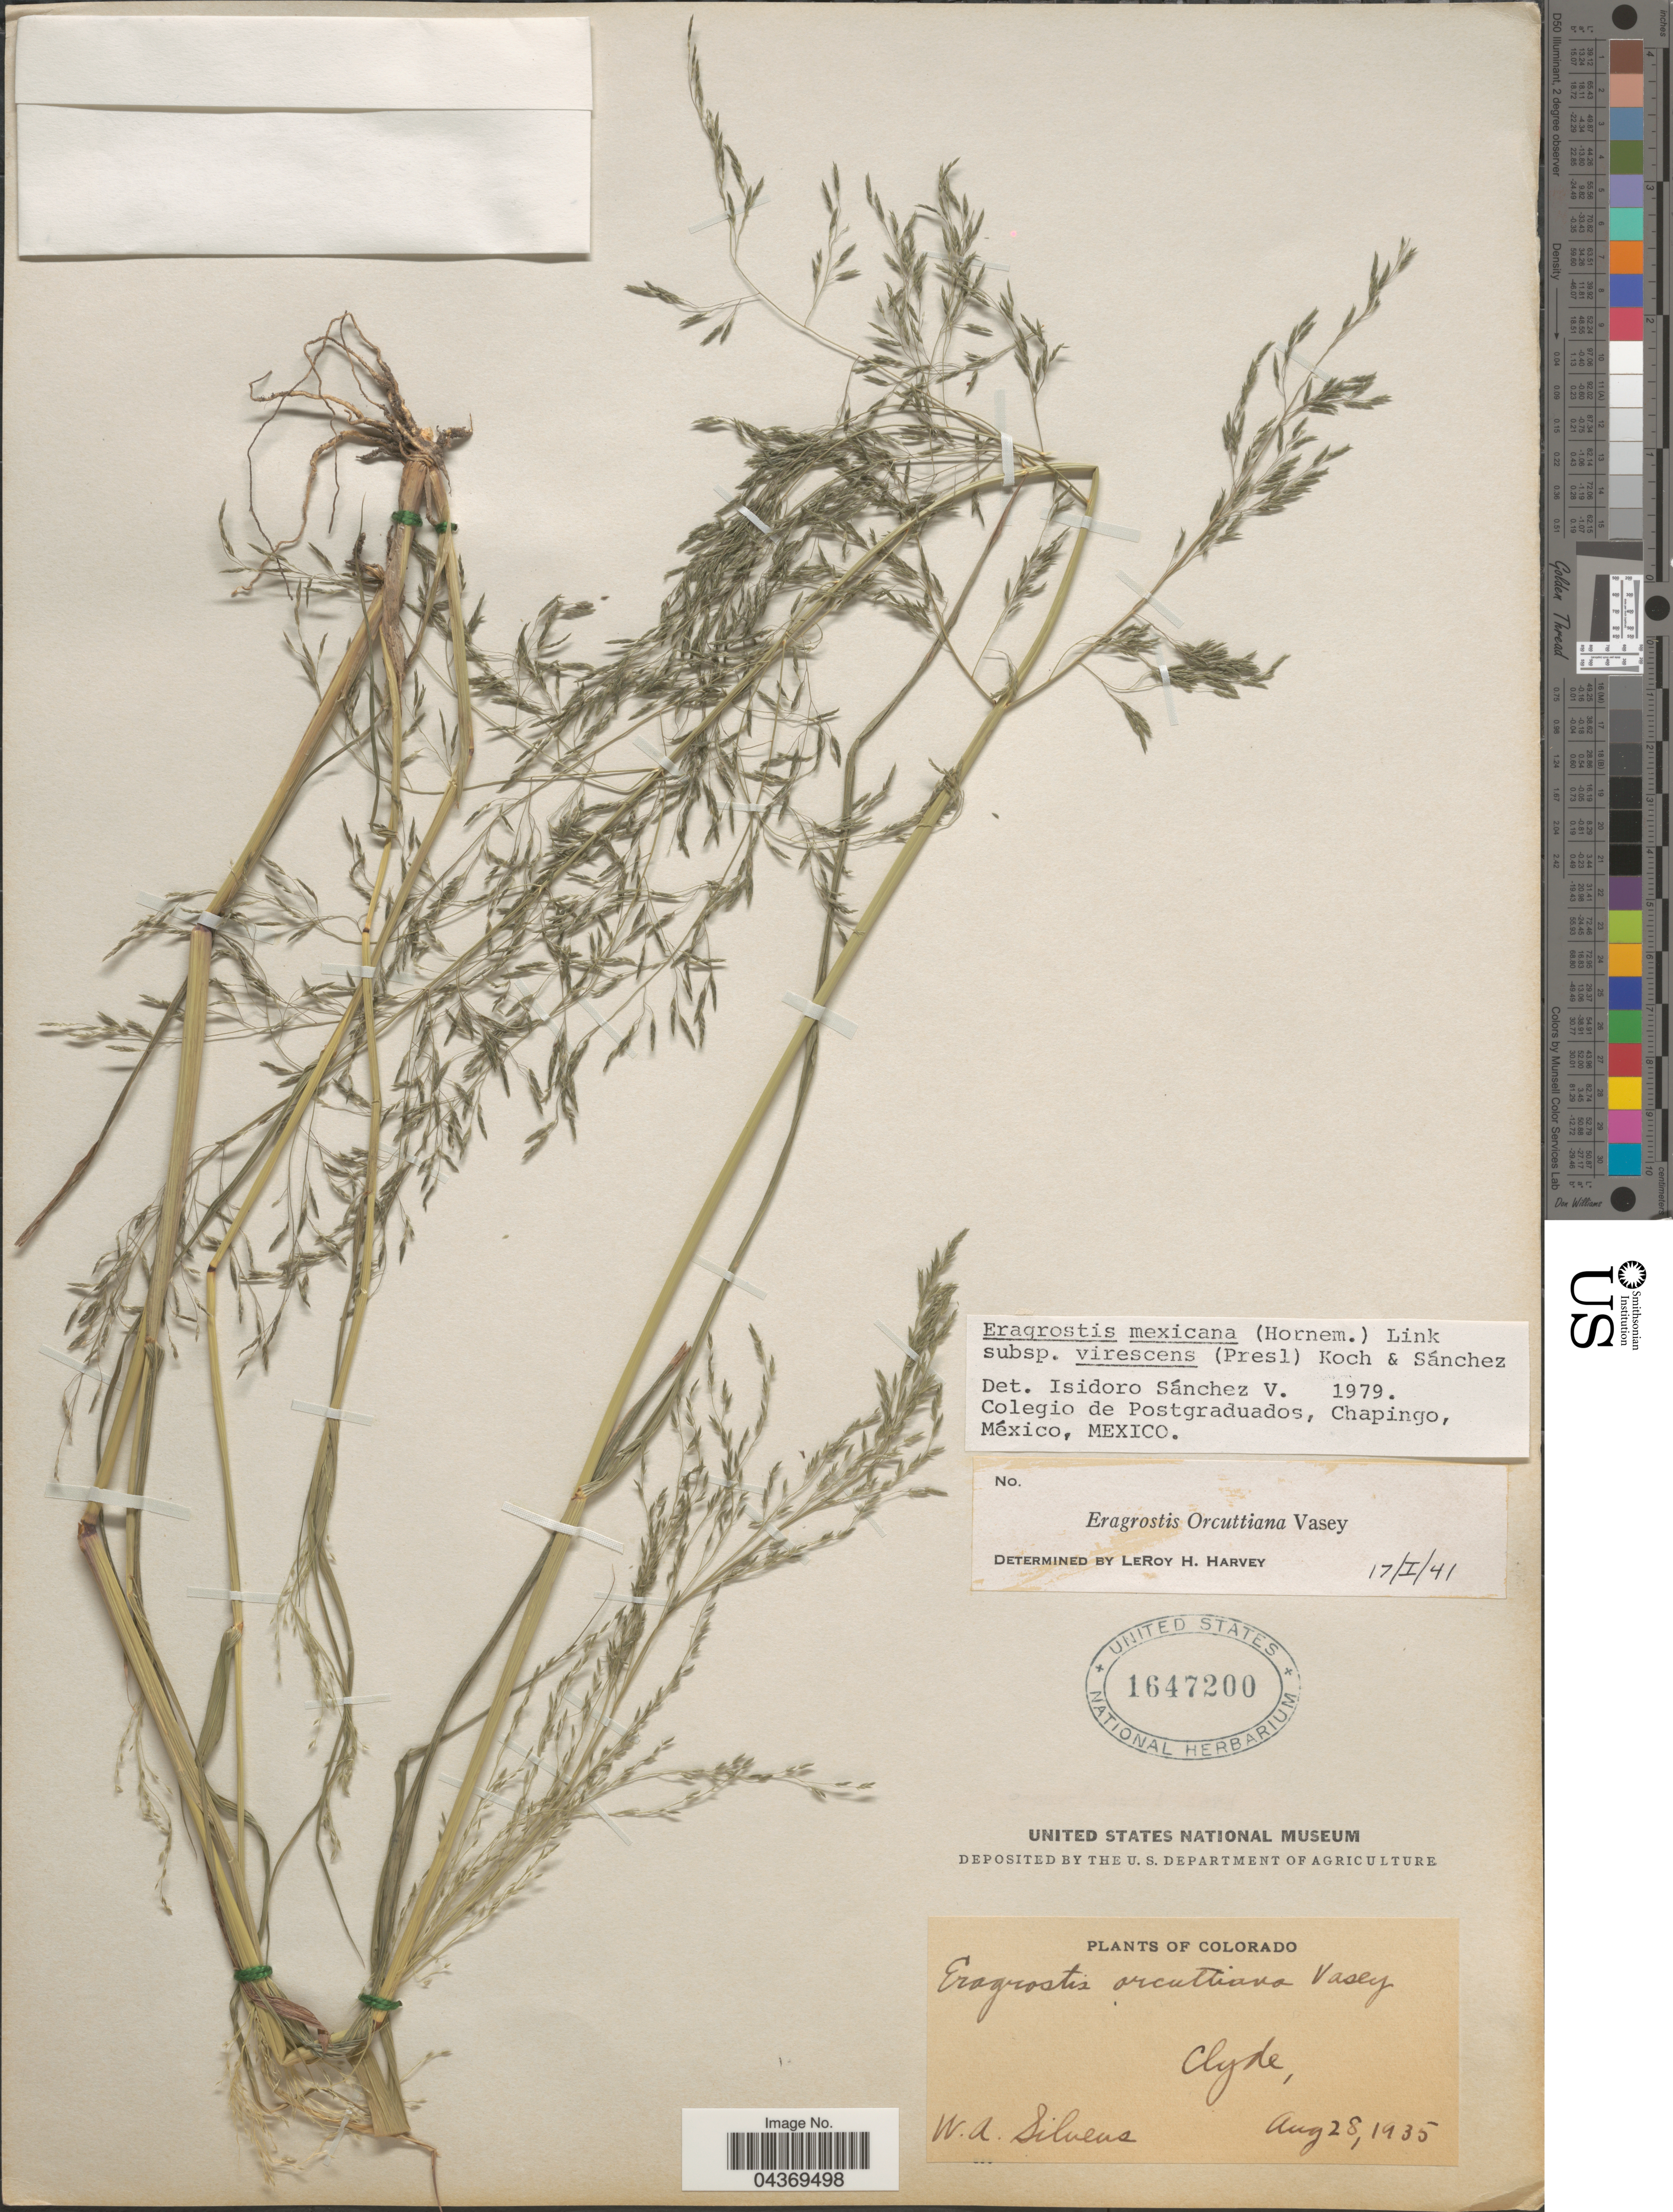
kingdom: Plantae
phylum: Tracheophyta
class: Liliopsida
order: Poales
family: Poaceae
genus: Eragrostis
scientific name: Eragrostis mexicana subsp. virescens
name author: (J. Presl) S.D. Koch & Sánchez Vega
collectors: W. Silveus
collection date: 1935-08-28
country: United States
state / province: Colorado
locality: Clyde.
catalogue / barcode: US 1647200